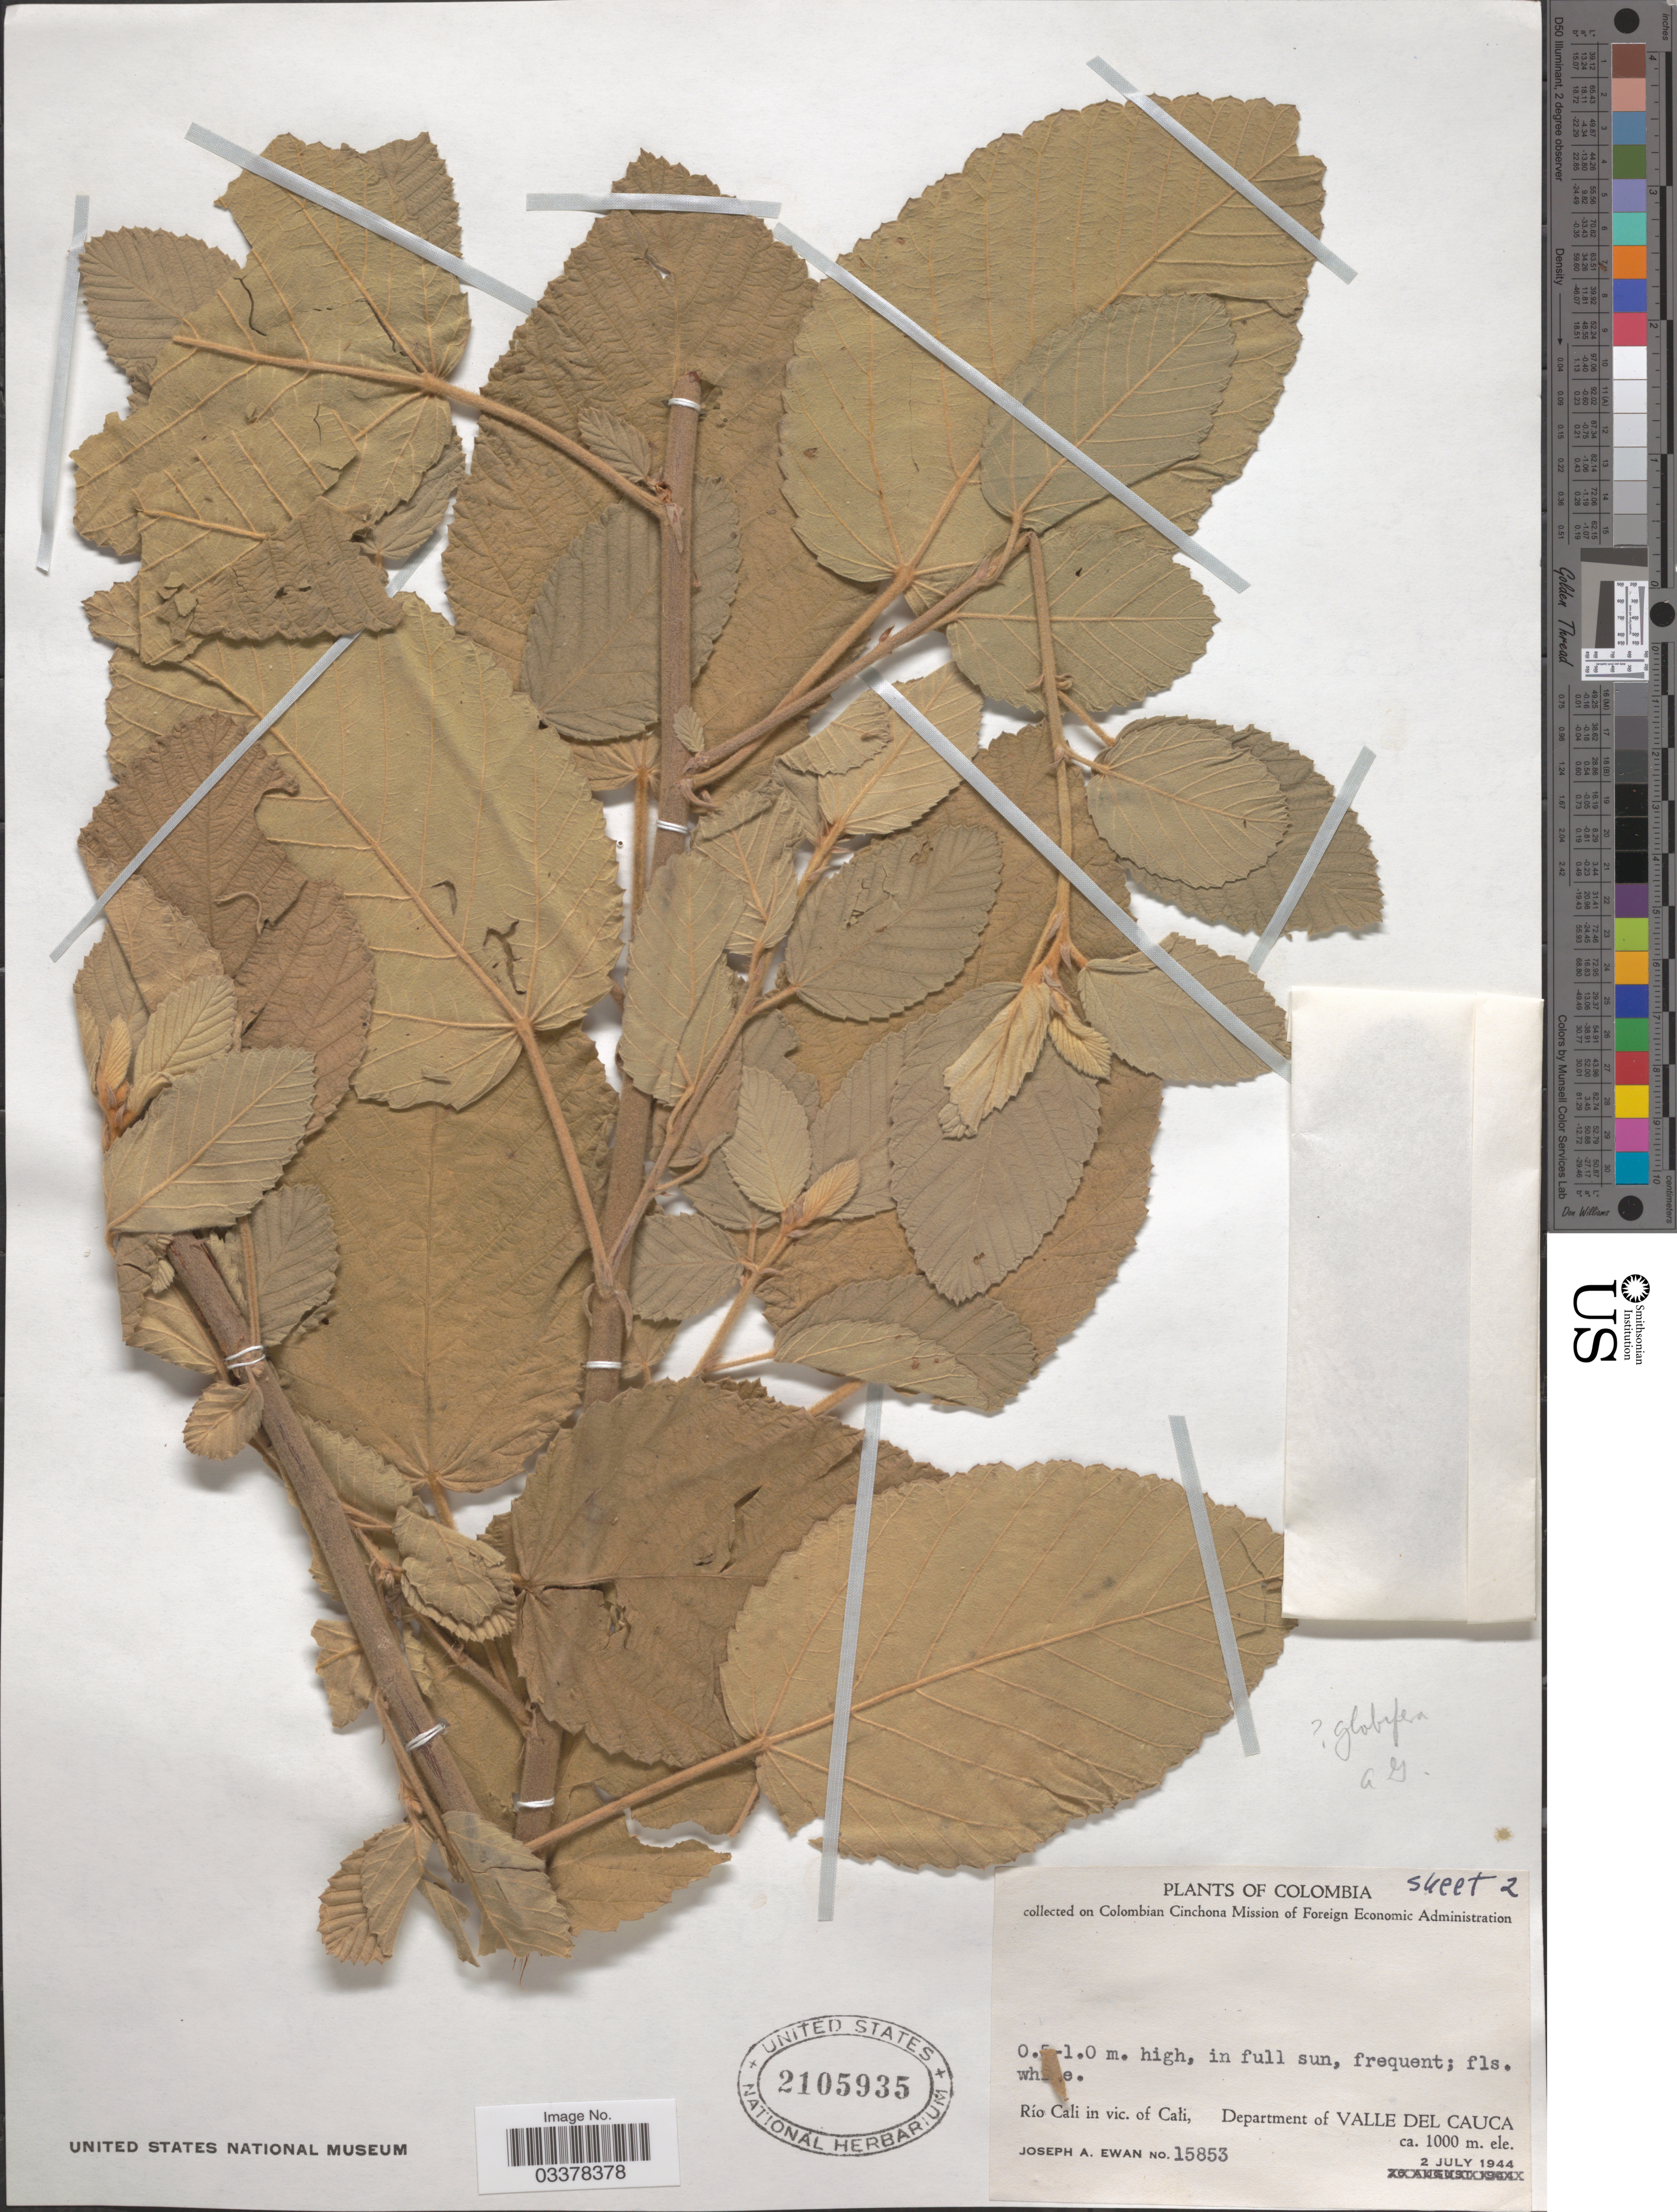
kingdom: Plantae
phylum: Tracheophyta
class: Magnoliopsida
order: Malvales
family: Malvaceae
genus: Melochia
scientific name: Melochia mollis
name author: (Kunth) Triana & Planch.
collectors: J. A. Ewan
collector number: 15853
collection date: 1944-07-02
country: Colombia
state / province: Valle del Cauca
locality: Río Cali in vic. of Cali, Department of Valle del Cauca.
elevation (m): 1000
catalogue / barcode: US 2105935